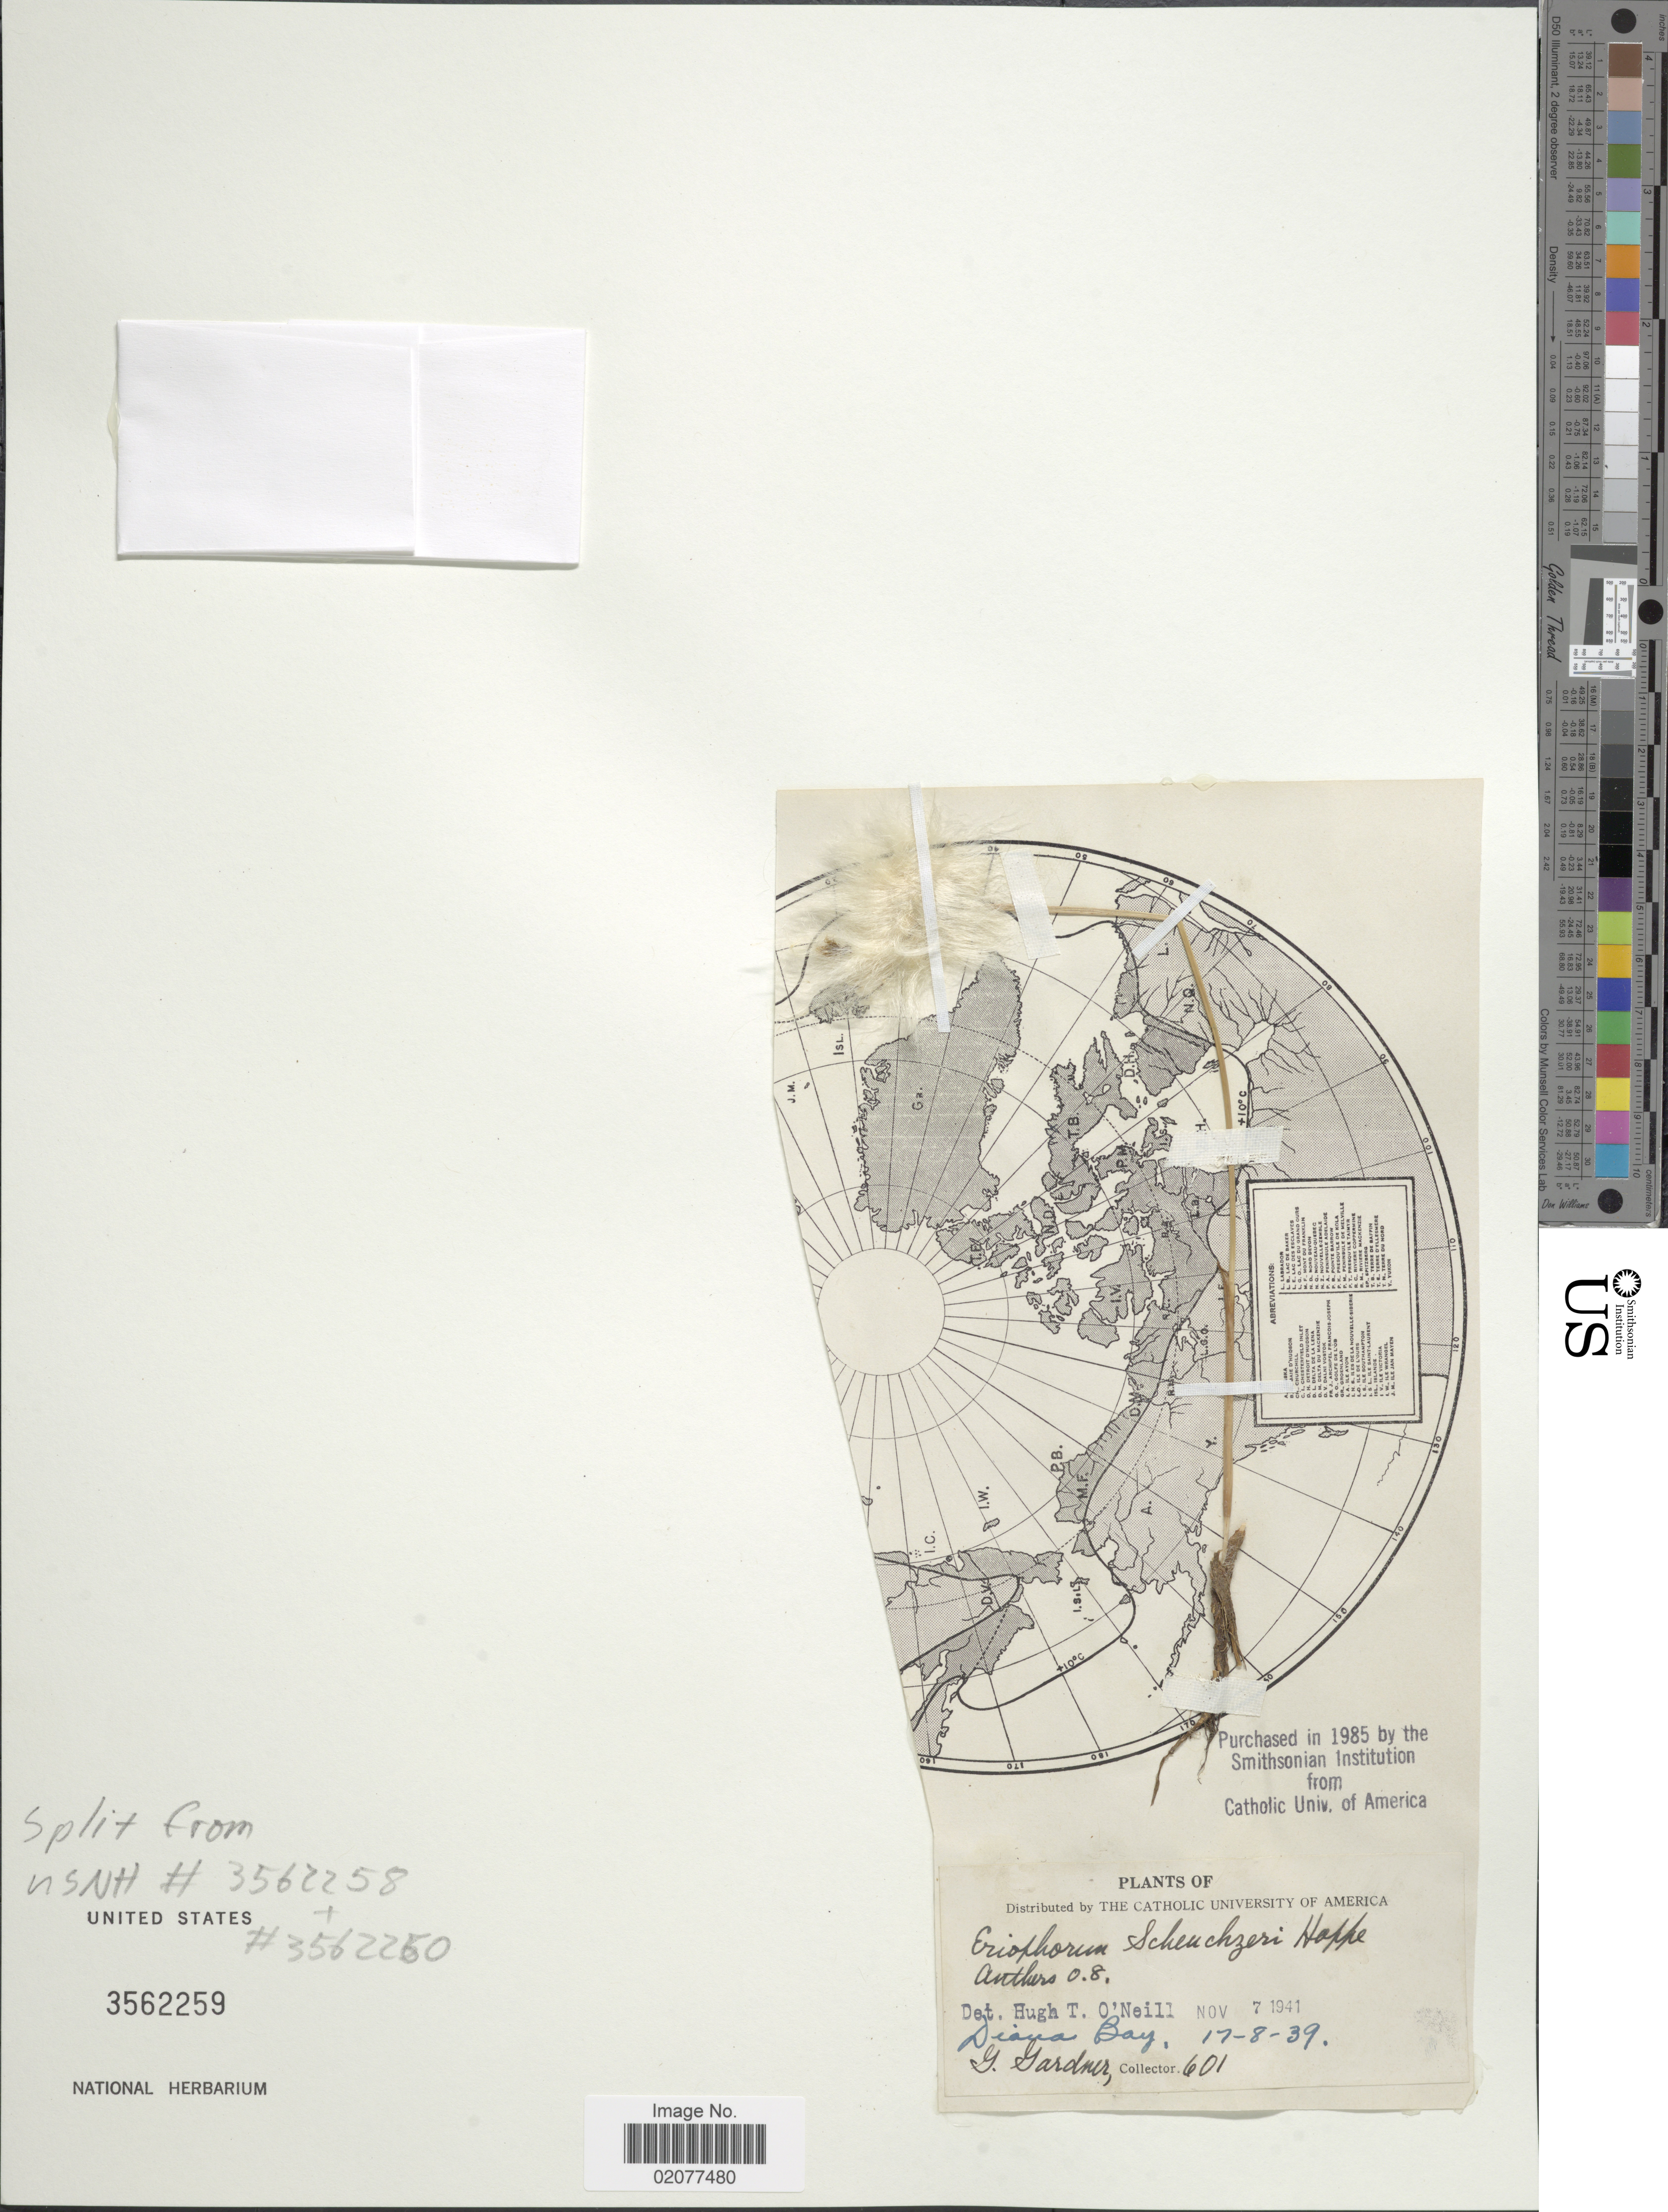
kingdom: Plantae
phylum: Tracheophyta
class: Liliopsida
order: Poales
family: Cyperaceae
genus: Eriophorum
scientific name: Eriophorum scheuchzeri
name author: Hoppe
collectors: G. Gardner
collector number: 601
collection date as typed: Transcribed d/m/y: 17/8/39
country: Canada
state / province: Ontario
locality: Diana Bay.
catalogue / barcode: US 3562259